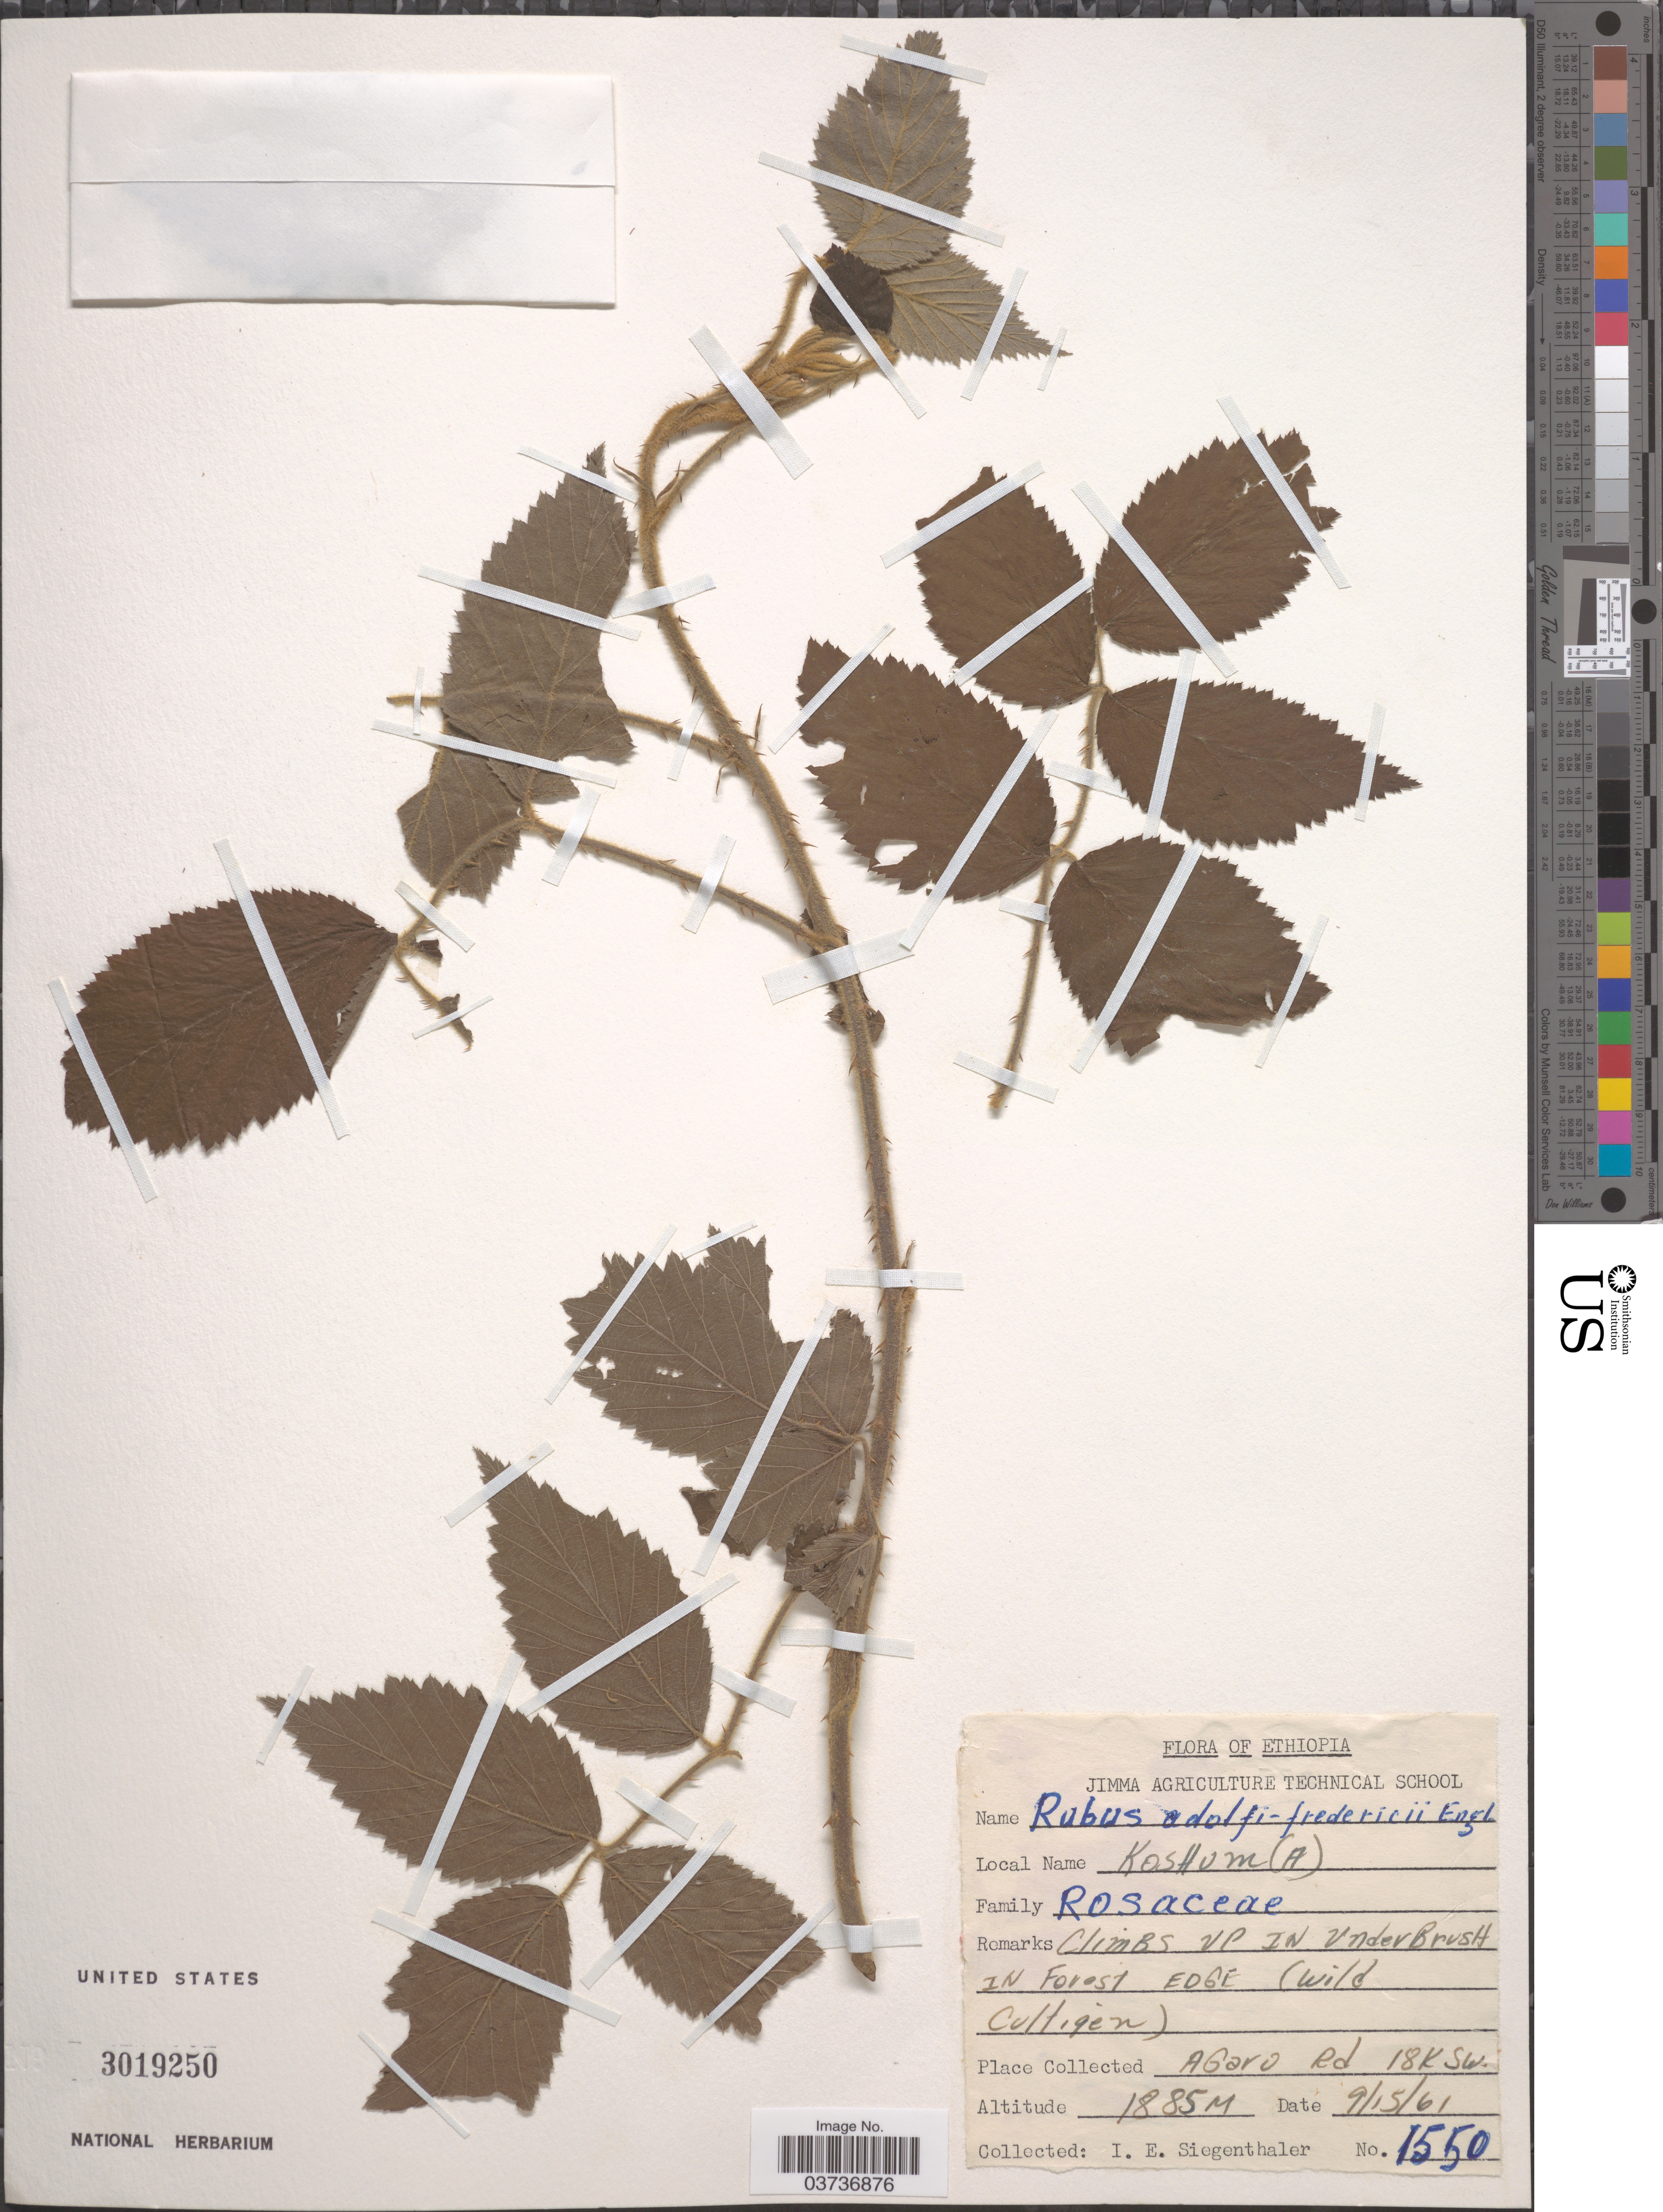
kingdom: Plantae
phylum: Tracheophyta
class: Magnoliopsida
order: Rosales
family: Rosaceae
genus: Rubus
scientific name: Rubus adolfi-friederici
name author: Engl.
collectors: I. Siegenthaler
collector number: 1550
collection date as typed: Transcribed d/m/y: 15/9/61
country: Ethiopia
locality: Agaro rd 18k Sw.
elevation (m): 1885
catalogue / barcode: US 3019250